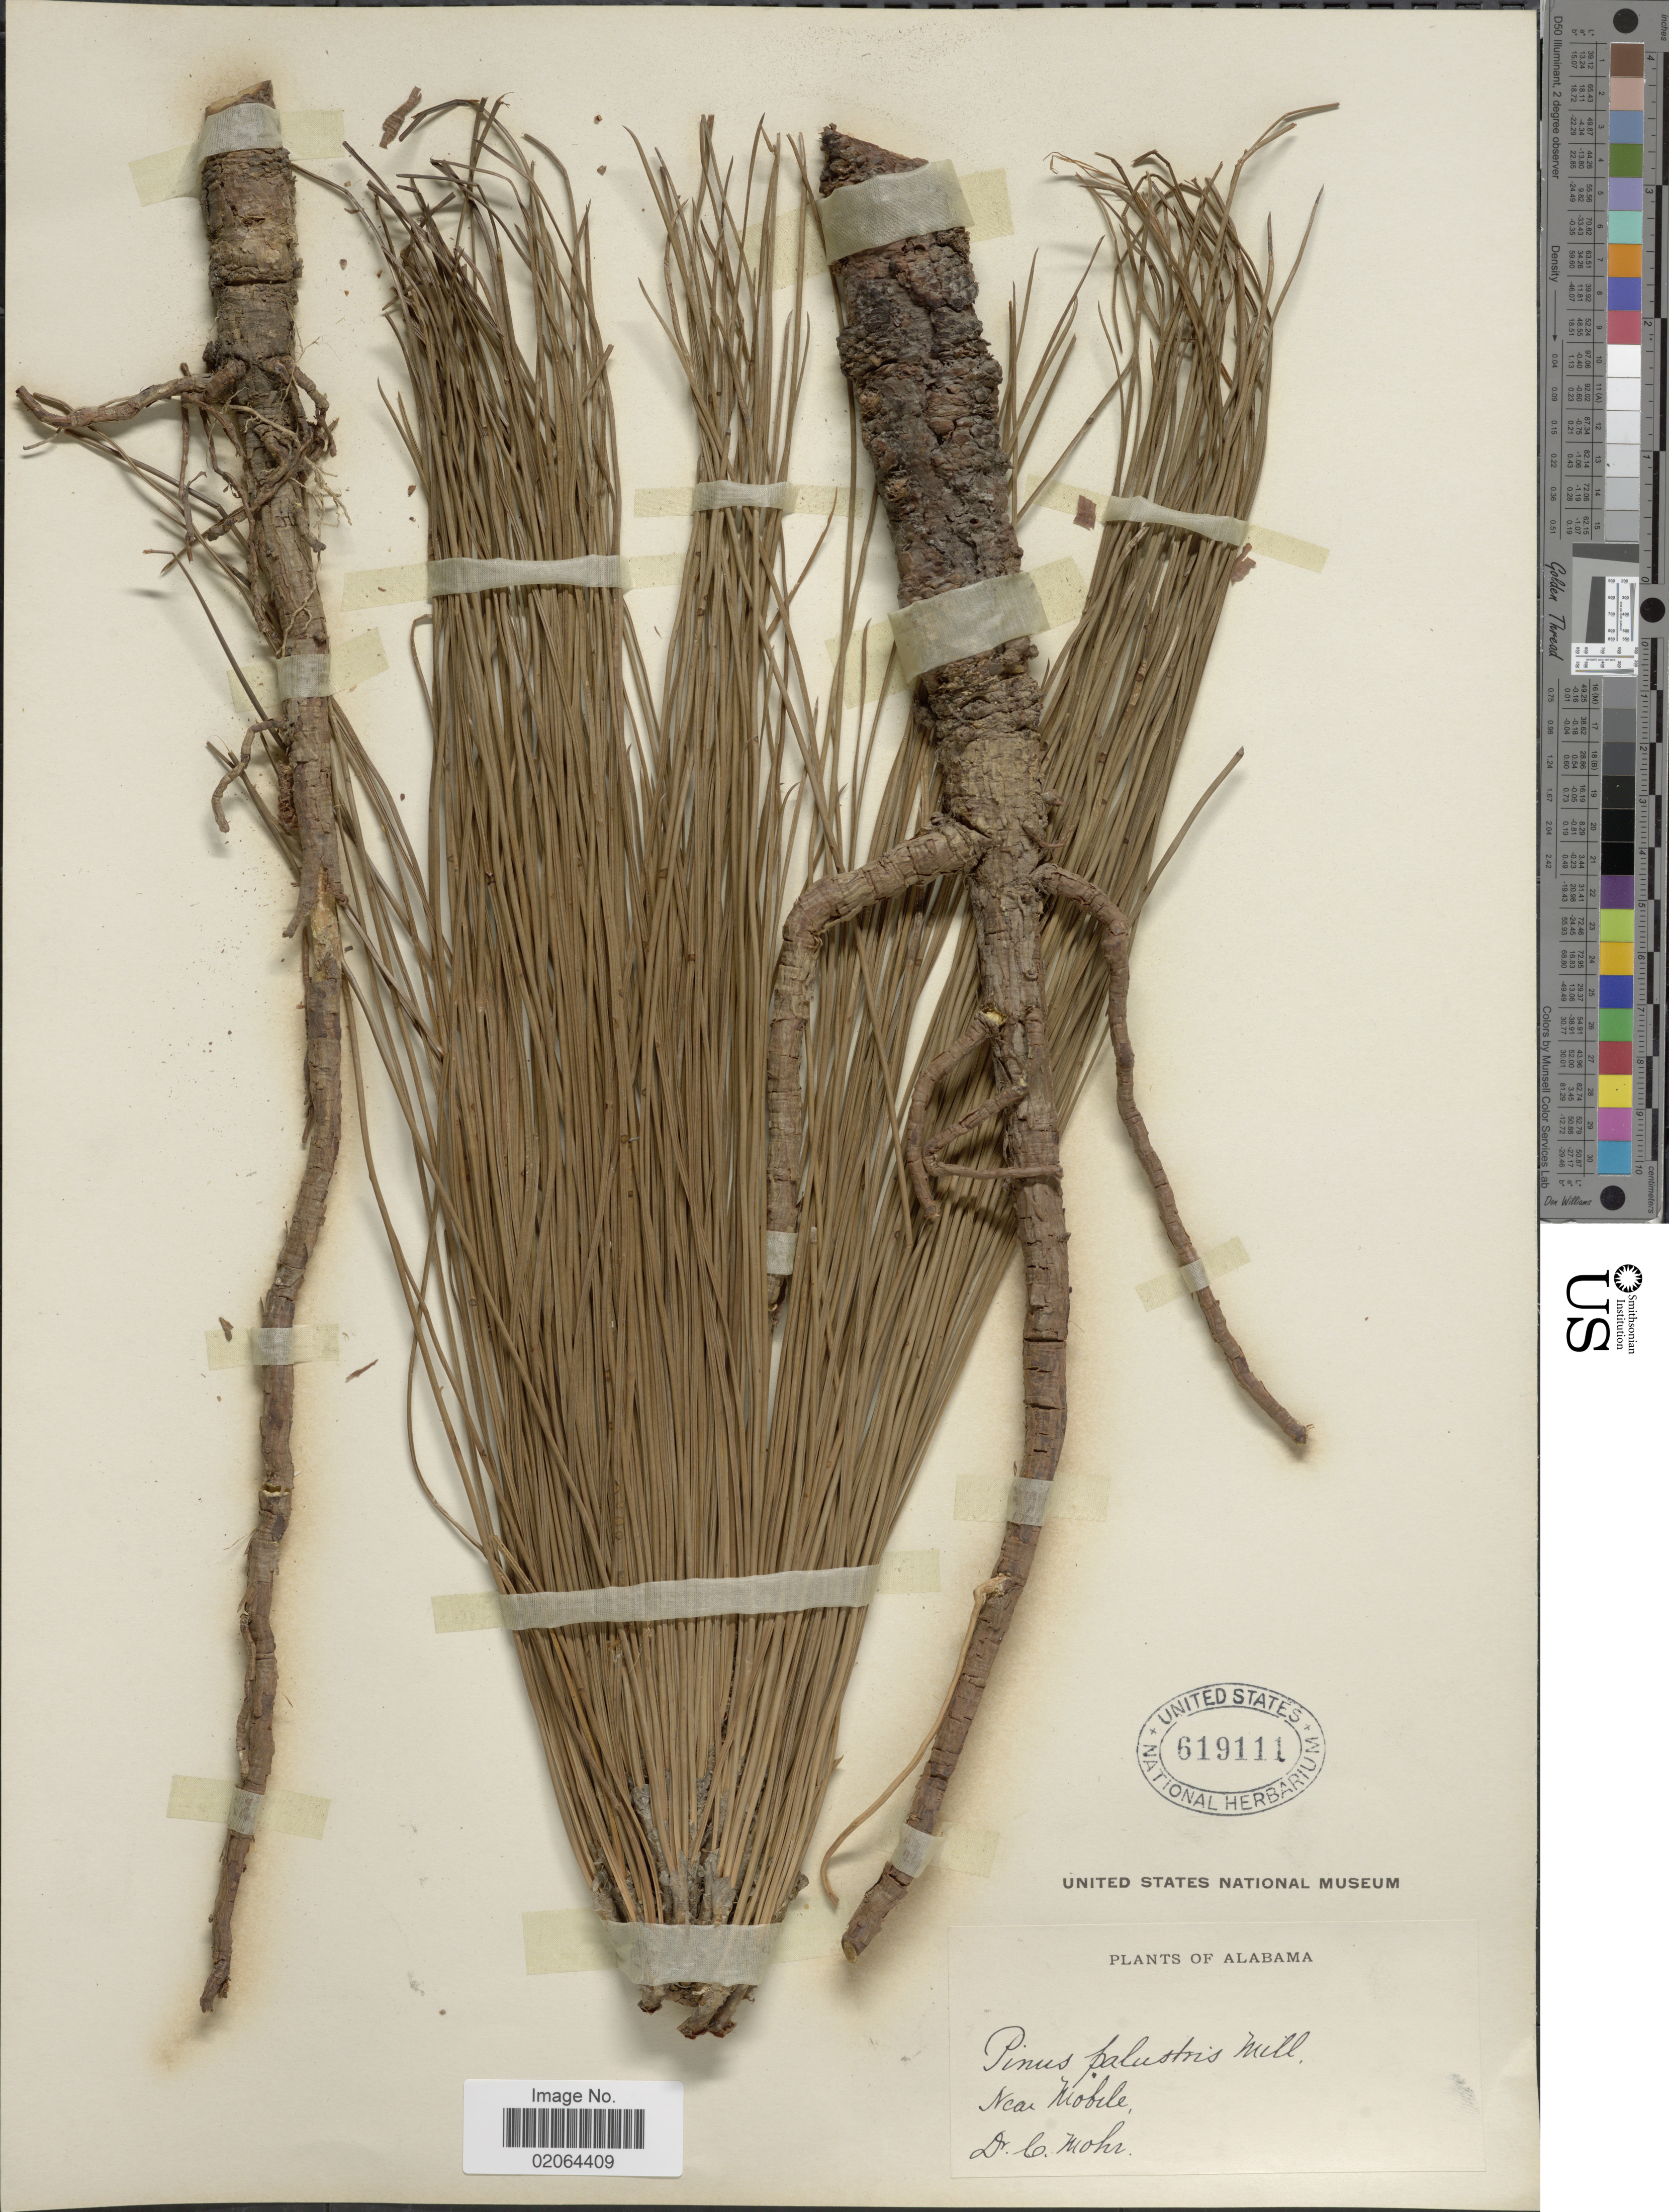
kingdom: Plantae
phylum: Tracheophyta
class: Pinopsida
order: Pinales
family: Pinaceae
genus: Pinus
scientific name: Pinus palustris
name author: Mill.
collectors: C. T. Mohr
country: United States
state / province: Alabama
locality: Alabama, Near Mobile.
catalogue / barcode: US 619111